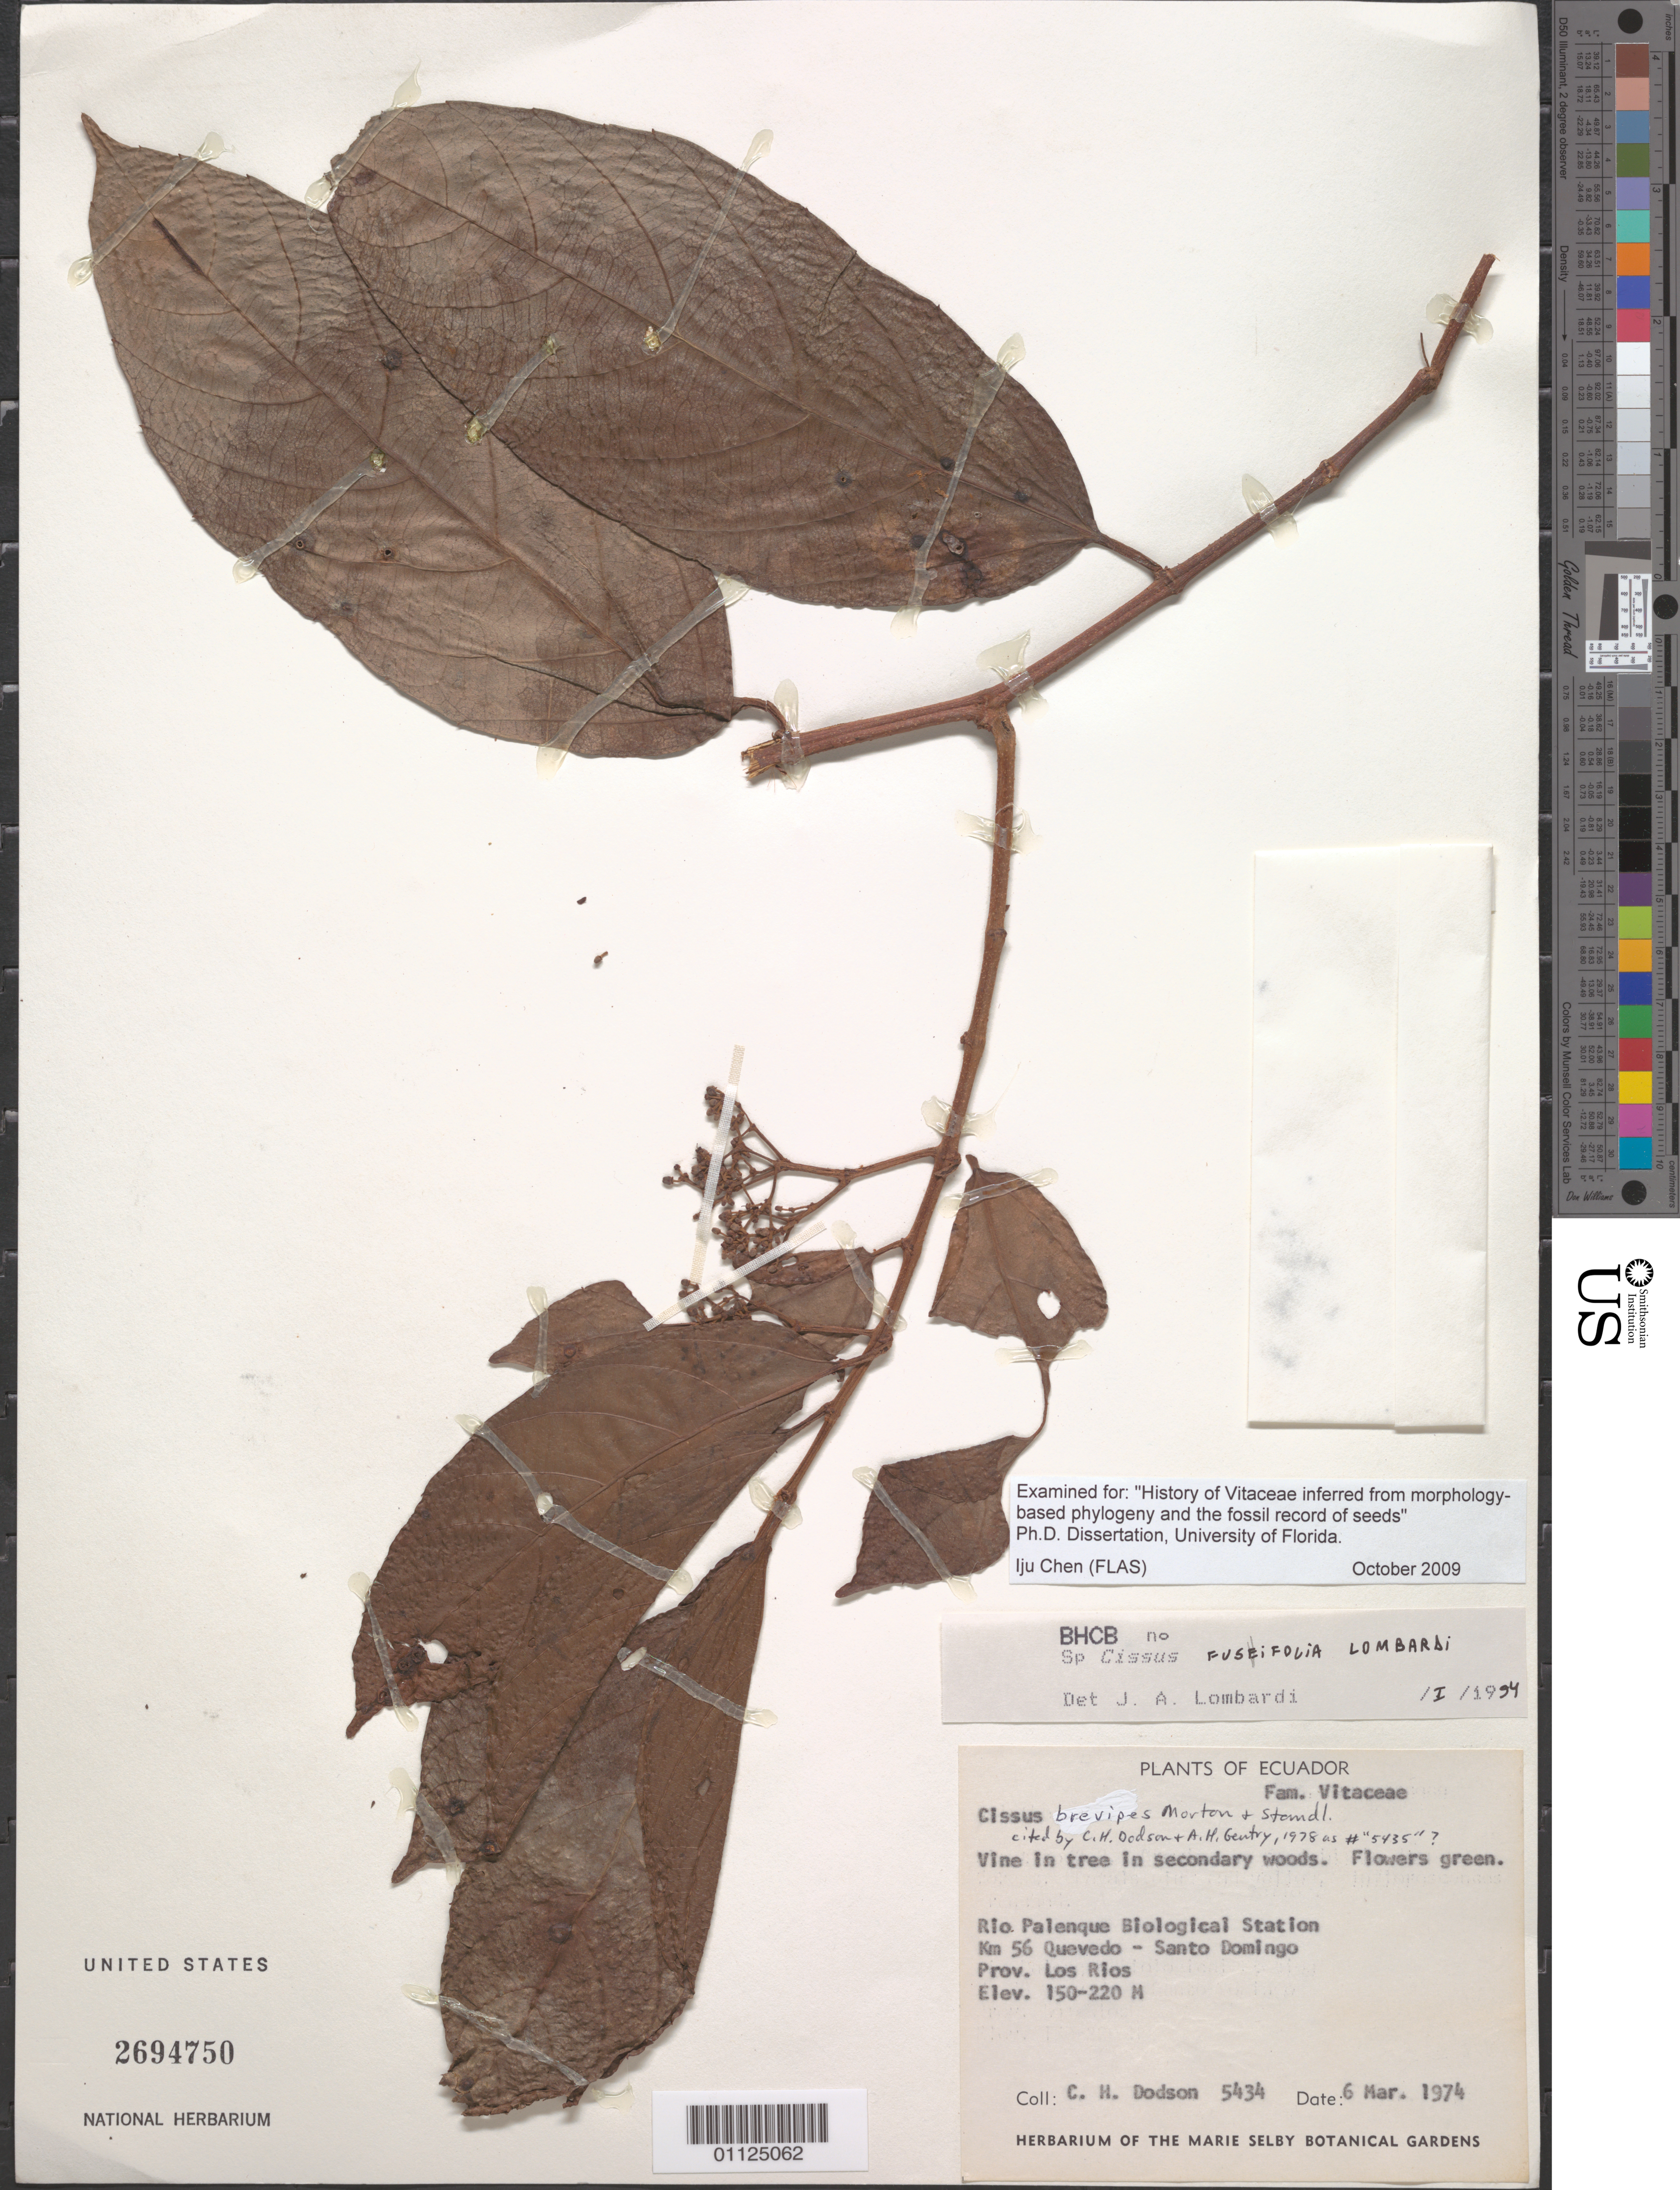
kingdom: Plantae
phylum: Tracheophyta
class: Magnoliopsida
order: Vitales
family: Vitaceae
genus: Cissus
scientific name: Cissus fusifolia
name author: Lombardi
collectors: C. H. Dodson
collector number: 5434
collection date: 1974-03-06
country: Ecuador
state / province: Los Ríos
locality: Rio Palenque Biological Station. Km 56 Quevedo - Santo Domingo.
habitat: Vine in tree in secondary woods.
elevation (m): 150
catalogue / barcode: US 2694750